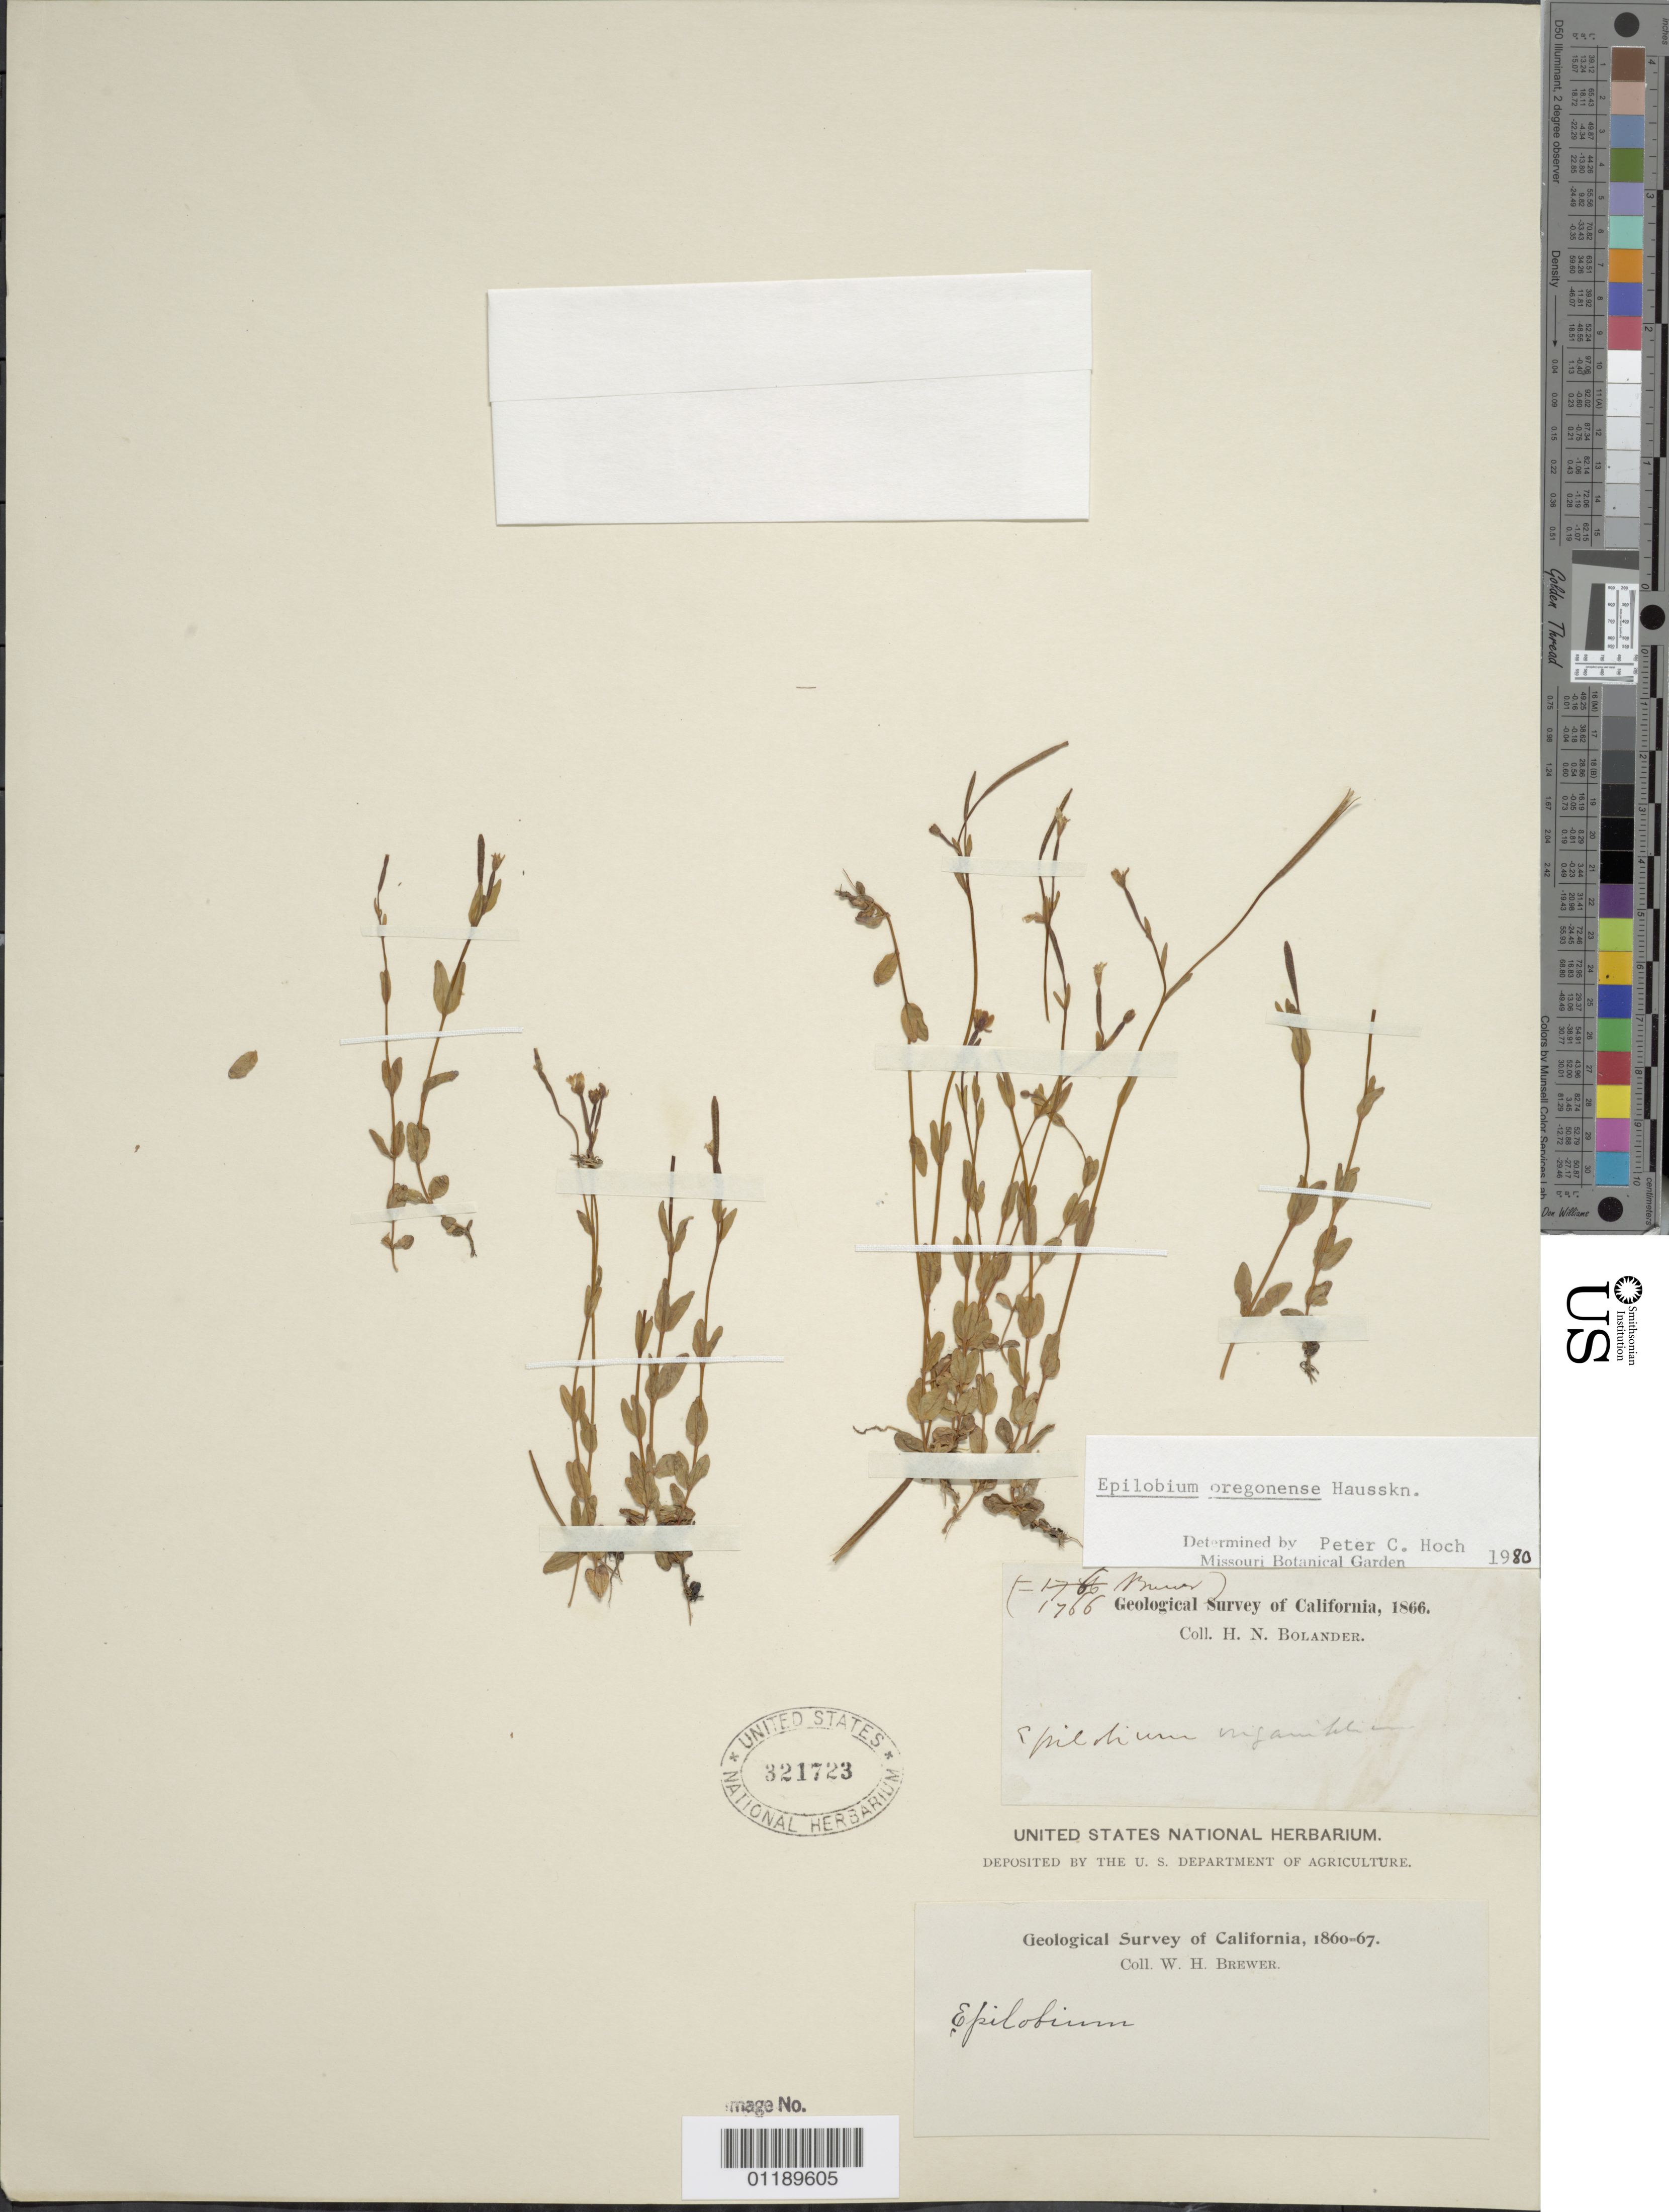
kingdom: Plantae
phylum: Tracheophyta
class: Magnoliopsida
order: Myrtales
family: Onagraceae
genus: Epilobium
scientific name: Epilobium oregonense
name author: Hausskn.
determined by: Hoch, P. C.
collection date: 1860/1867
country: United States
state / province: California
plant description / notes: There are two labels on the sheet. One listed W.H. Brewer as a collector in 1860 - 67 (no col. # ). According to a second label the collector is H.N. Bolander, 1866 (= 1766 Brewer as a col. #).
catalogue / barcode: US 321723